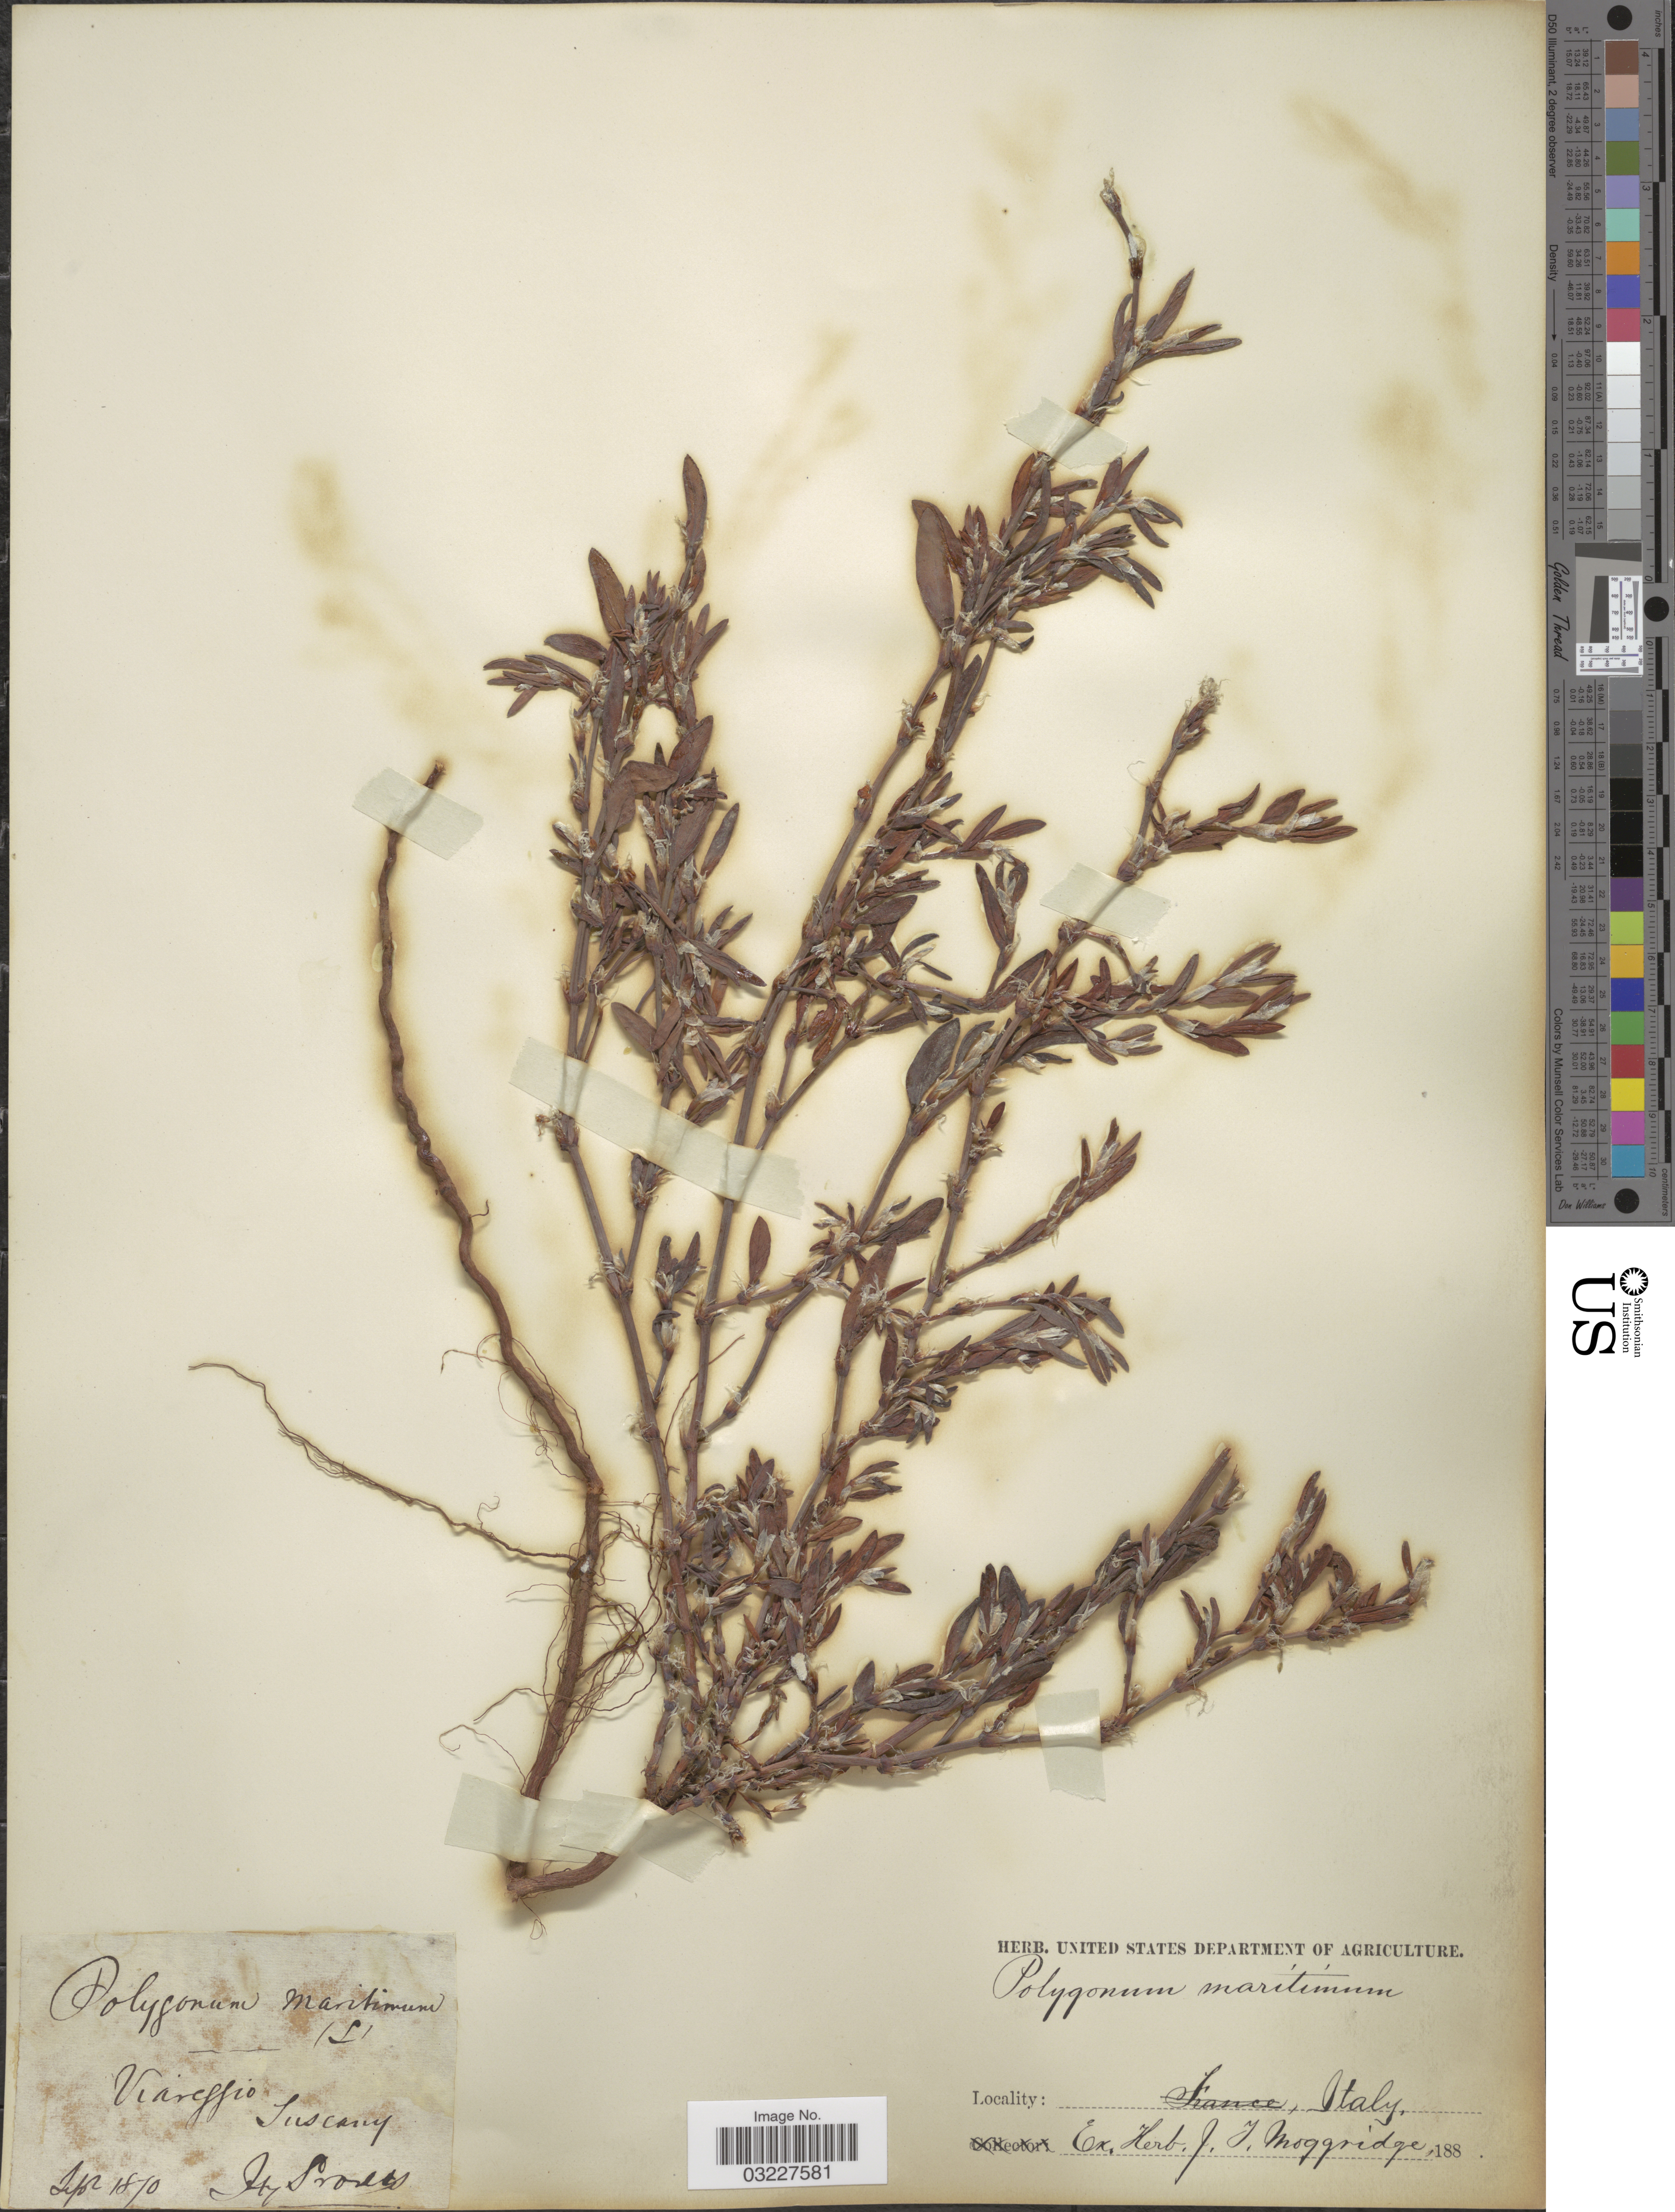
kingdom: Plantae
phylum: Tracheophyta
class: Magnoliopsida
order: Caryophyllales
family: Polygonaceae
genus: Polygonum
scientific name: Polygonum maritimum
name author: L.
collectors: ex herb. J.T. Moggridge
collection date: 1870-09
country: Italy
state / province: Tuscany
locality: Viareggio [interpreted].